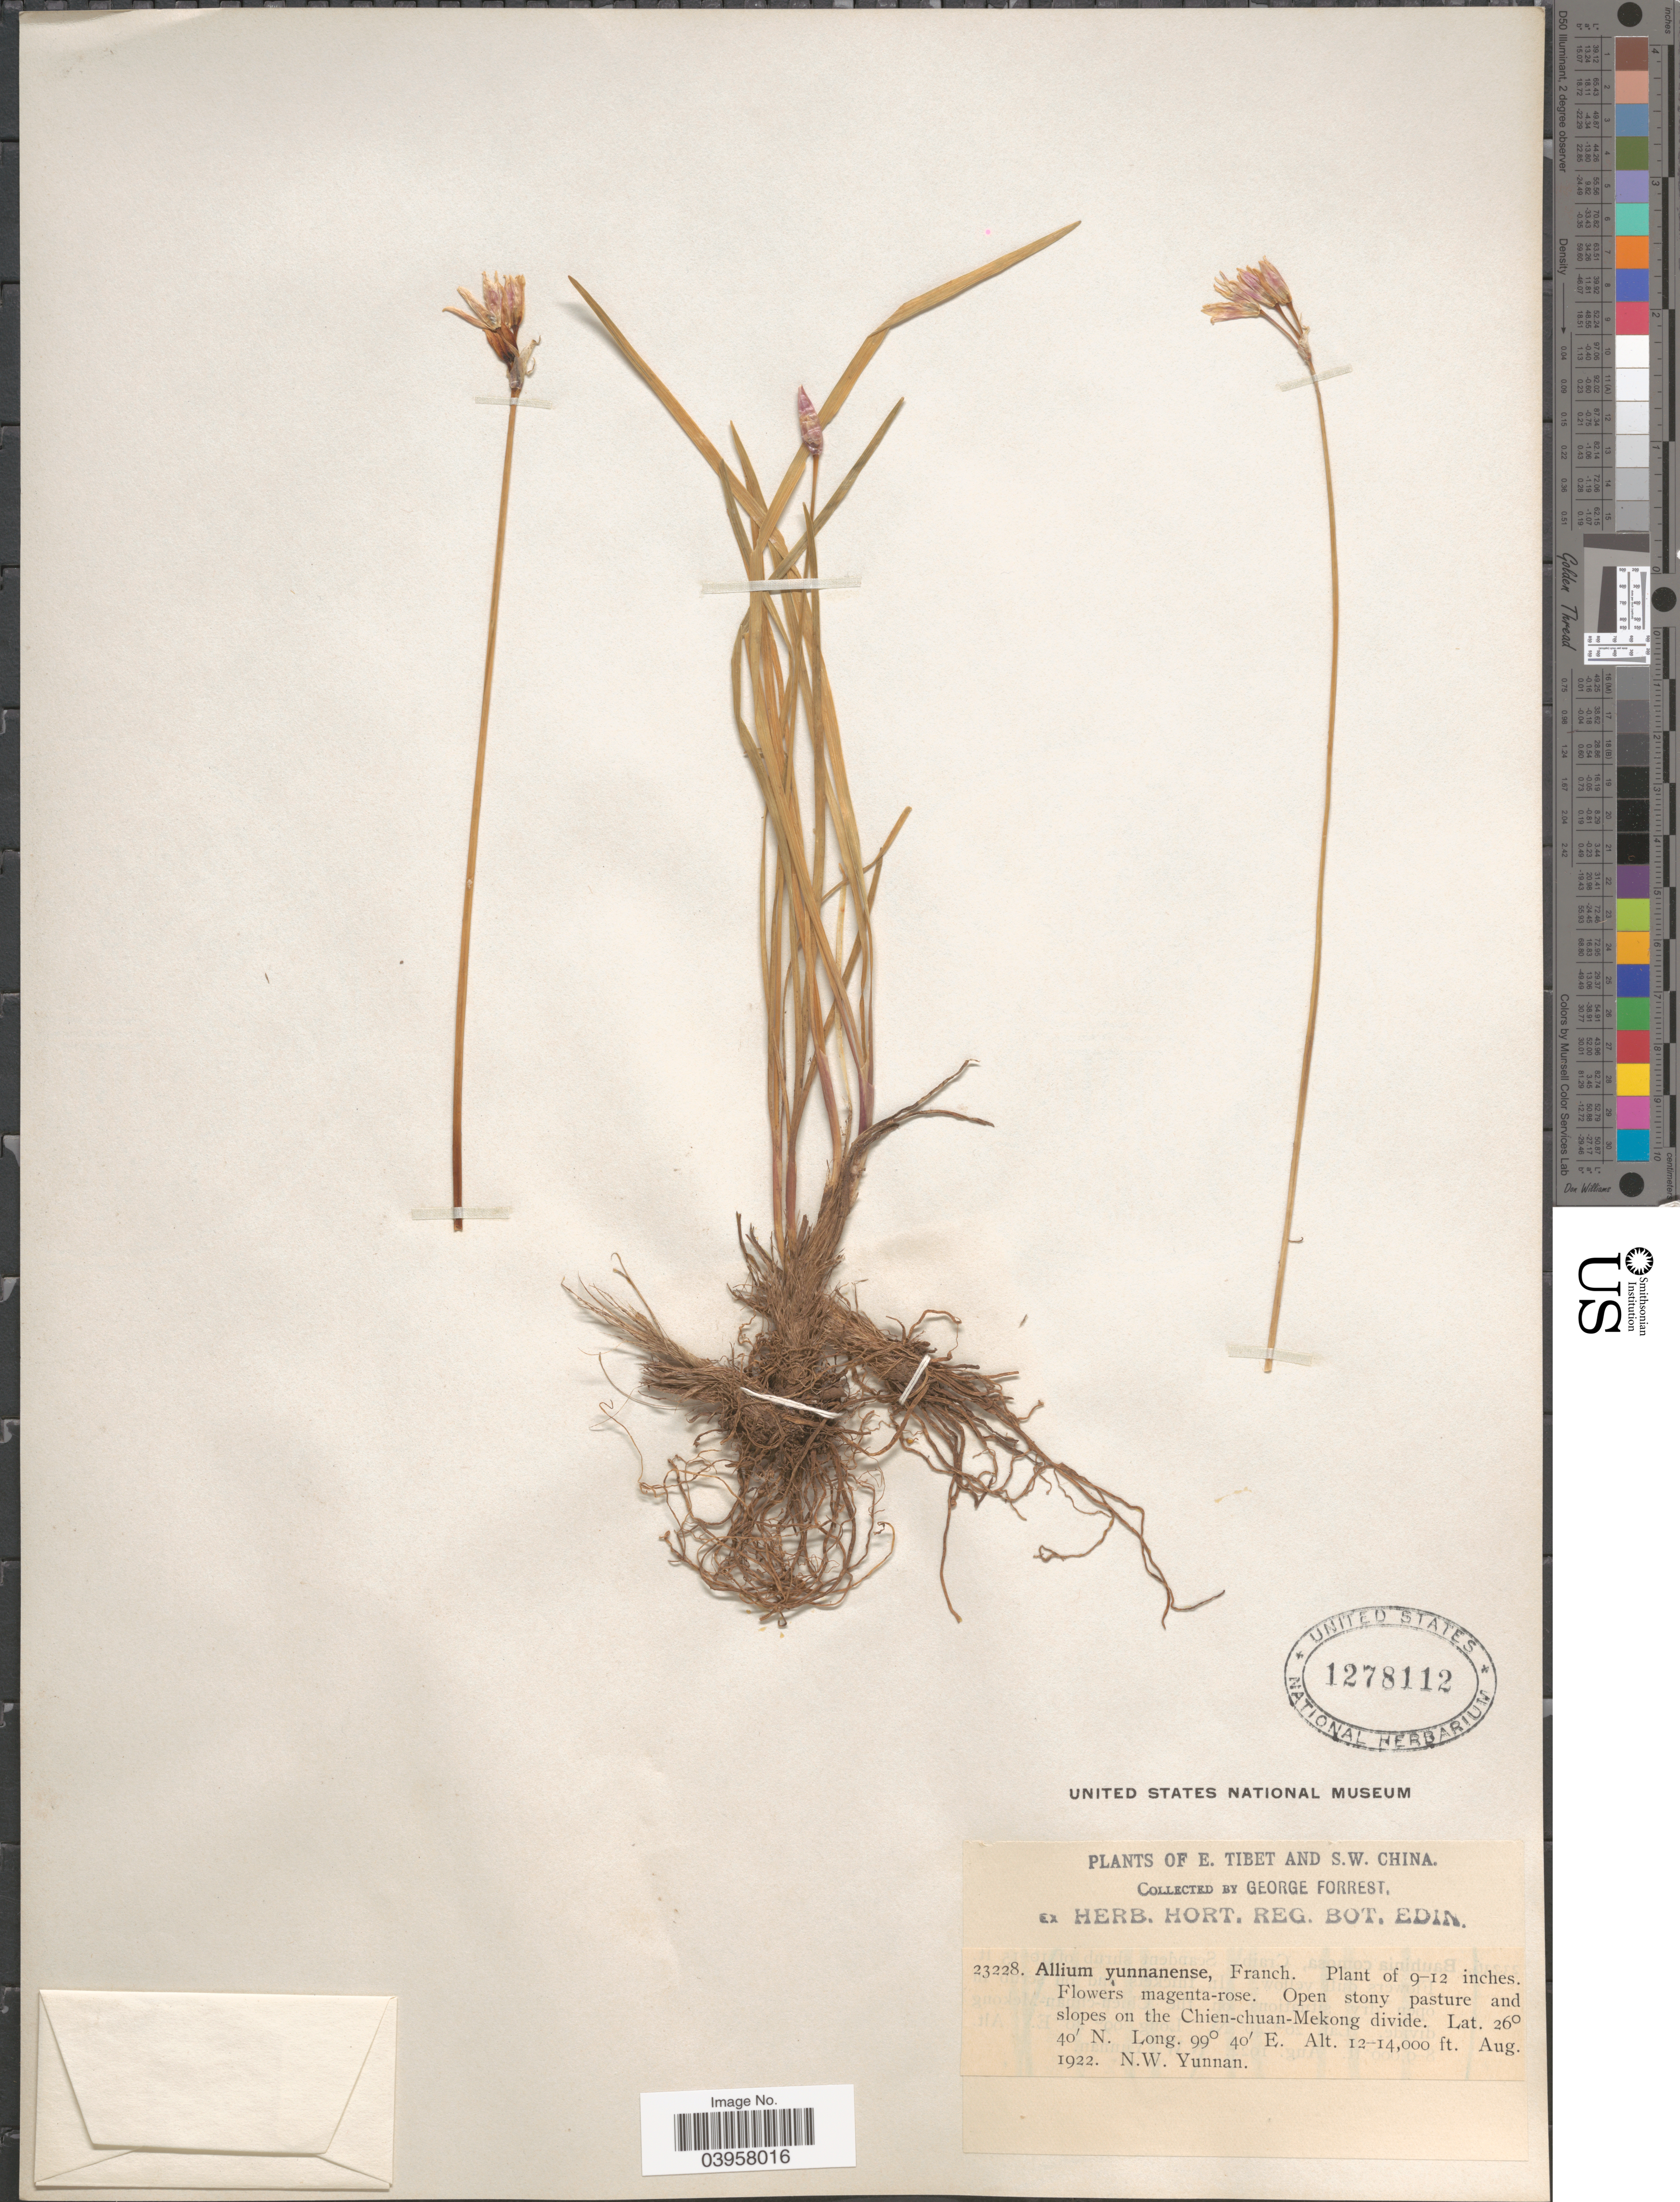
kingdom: Plantae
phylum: Tracheophyta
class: Liliopsida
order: Asparagales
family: Amaryllidaceae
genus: Allium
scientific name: Allium yunnanense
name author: Diels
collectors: G. Forrest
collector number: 23228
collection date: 1922-08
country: China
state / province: Yunnan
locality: S.W. China. Open stony pasture and slopes on the Chien-chuan-Mekong divide. N.W. Yunnan.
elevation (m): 3658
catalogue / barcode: US 1278112